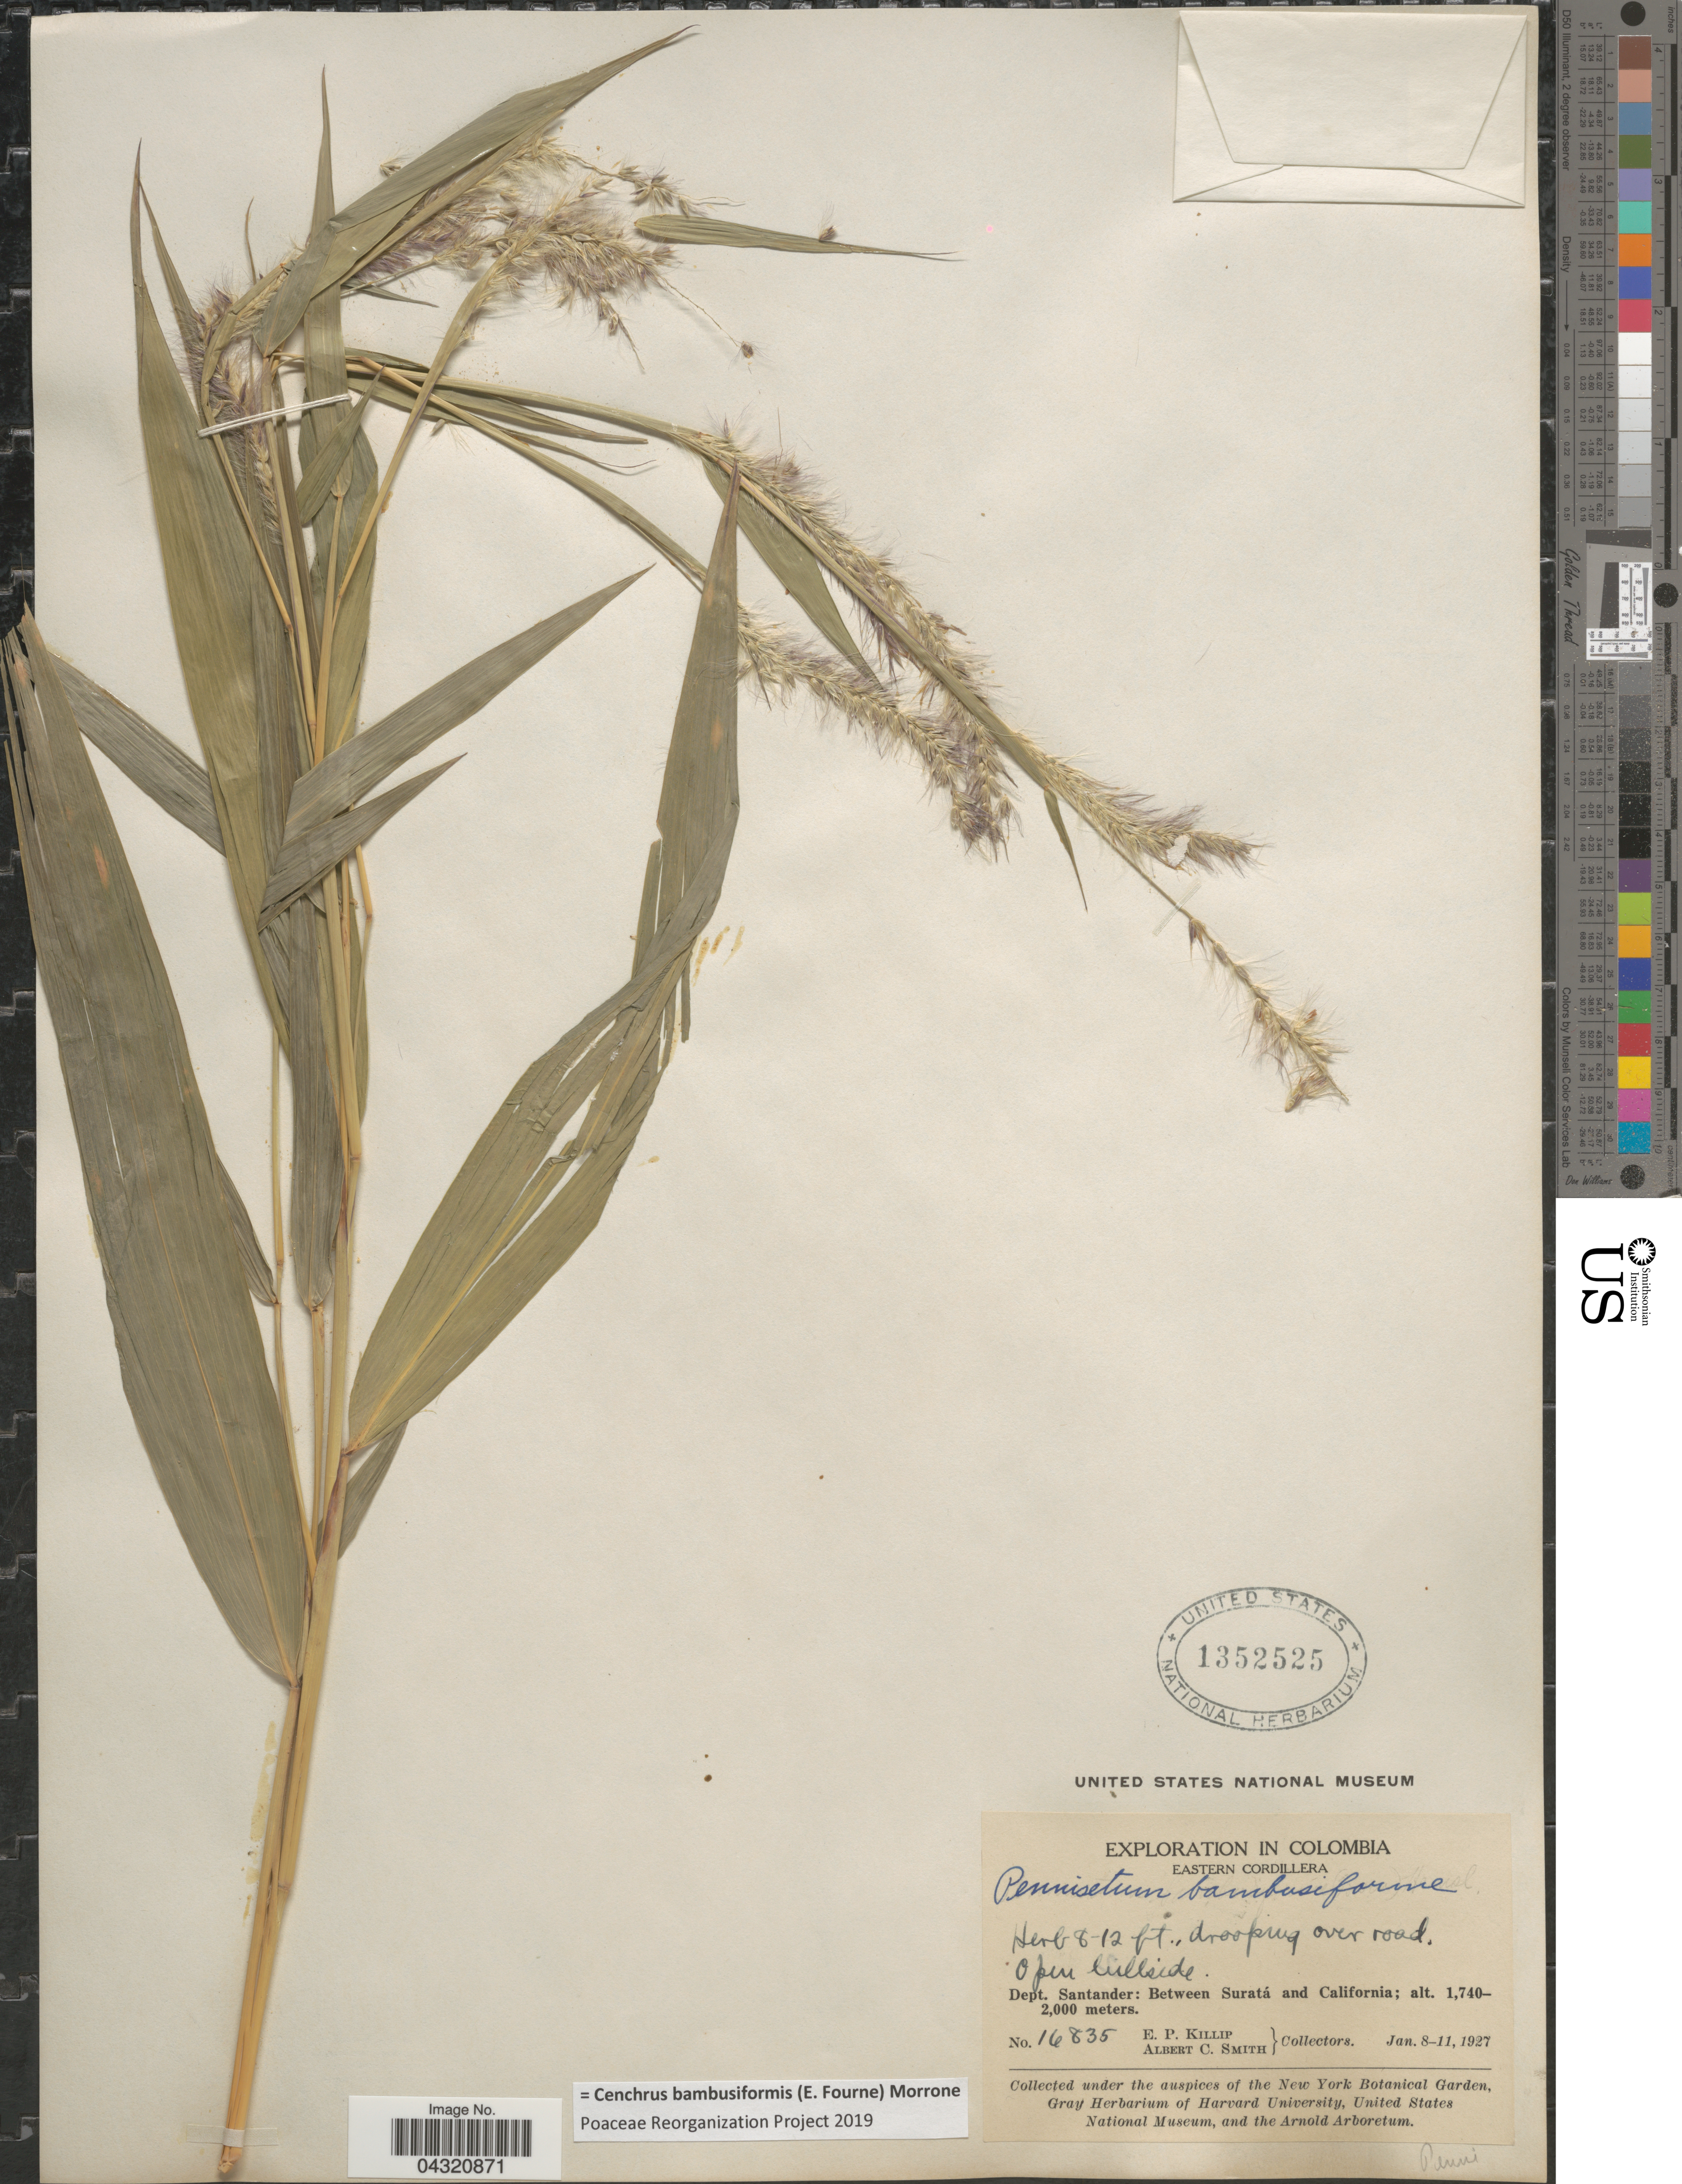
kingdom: Plantae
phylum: Tracheophyta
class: Liliopsida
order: Poales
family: Poaceae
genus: Cenchrus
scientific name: Cenchrus bambusiformis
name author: (E. Fourn.) Morrone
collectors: E. P. Killip & A. C. Smith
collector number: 16835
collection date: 1927-01-08/1927-01-11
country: Colombia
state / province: Santander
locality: Exploration in Colombia. Eastern Cordillera. Dept. Santander: Between Suratá and California.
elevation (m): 1740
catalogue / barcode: US 1352525